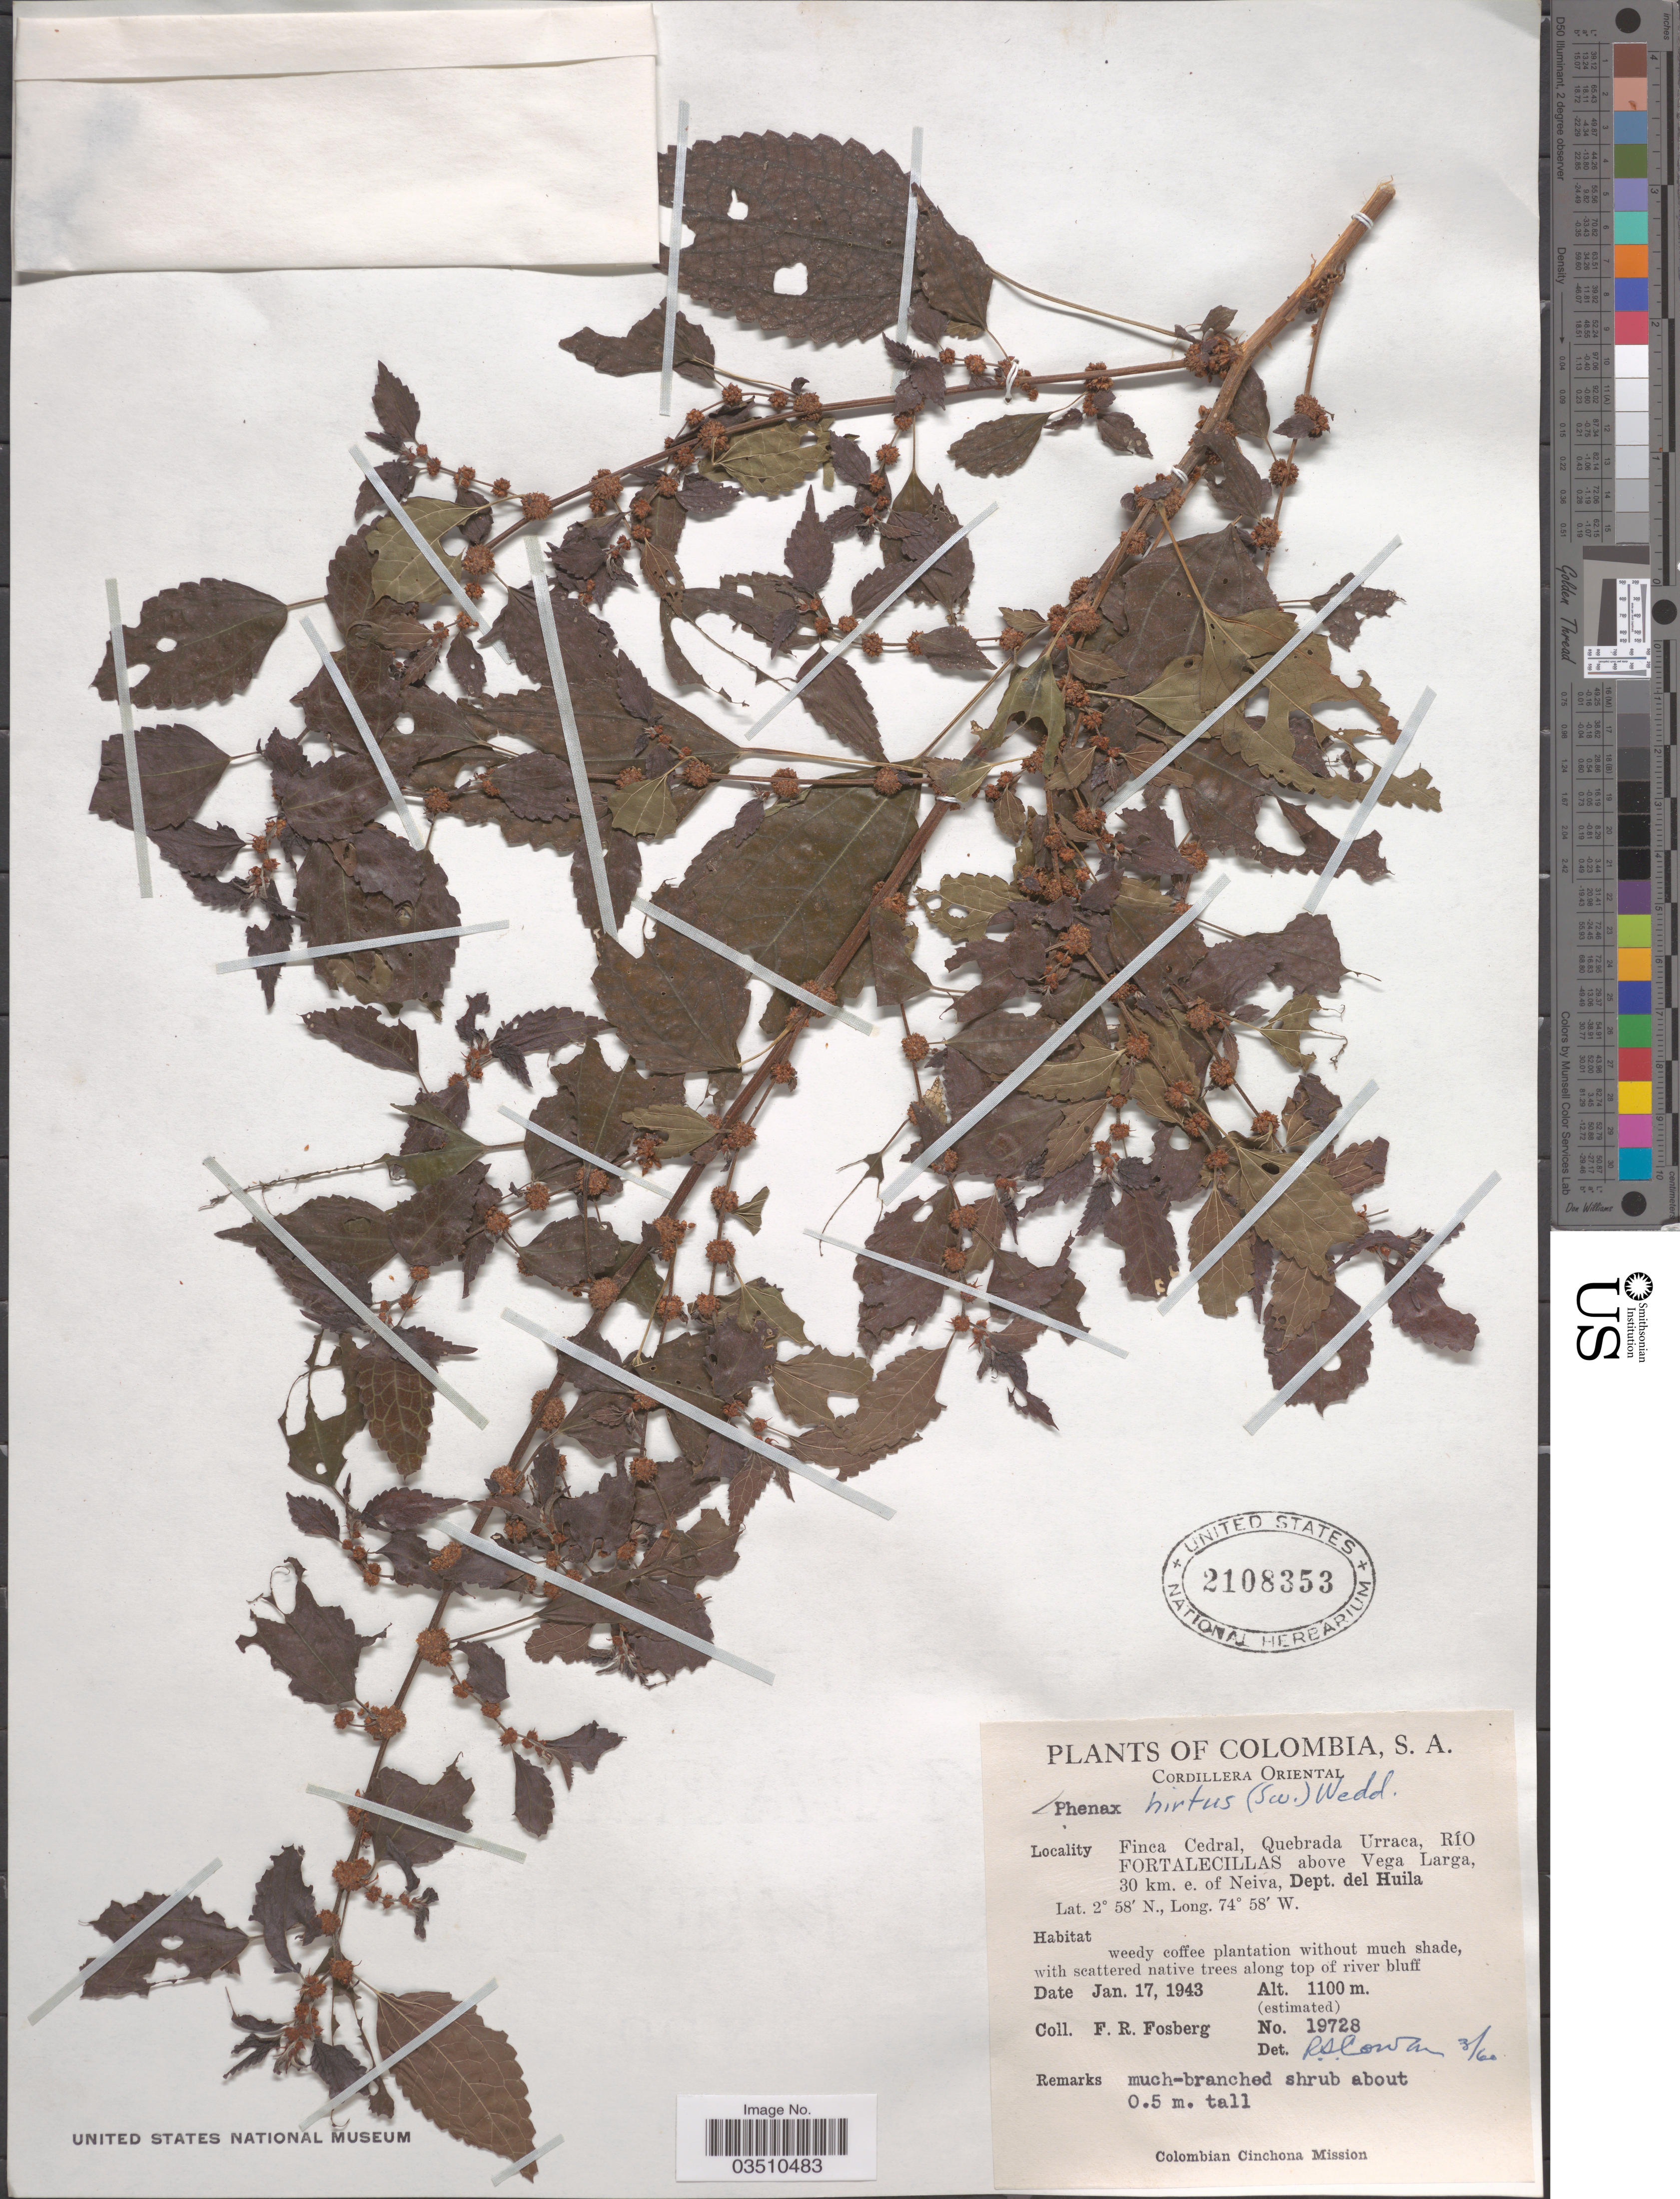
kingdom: Plantae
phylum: Tracheophyta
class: Magnoliopsida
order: Rosales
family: Urticaceae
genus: Phenax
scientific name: Phenax hirtus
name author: (Sw.) Wedd.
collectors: F. R. Fosberg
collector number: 19728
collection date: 1943-01-17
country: Colombia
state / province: Huila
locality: Cordillera Oriental. Finca Cedral, Quebrada Urrava, Río Fortalecillas above Vega Larga, 30 km. e. of Neiva, Dept. del Huila.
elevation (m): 1100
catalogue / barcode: US 2108353